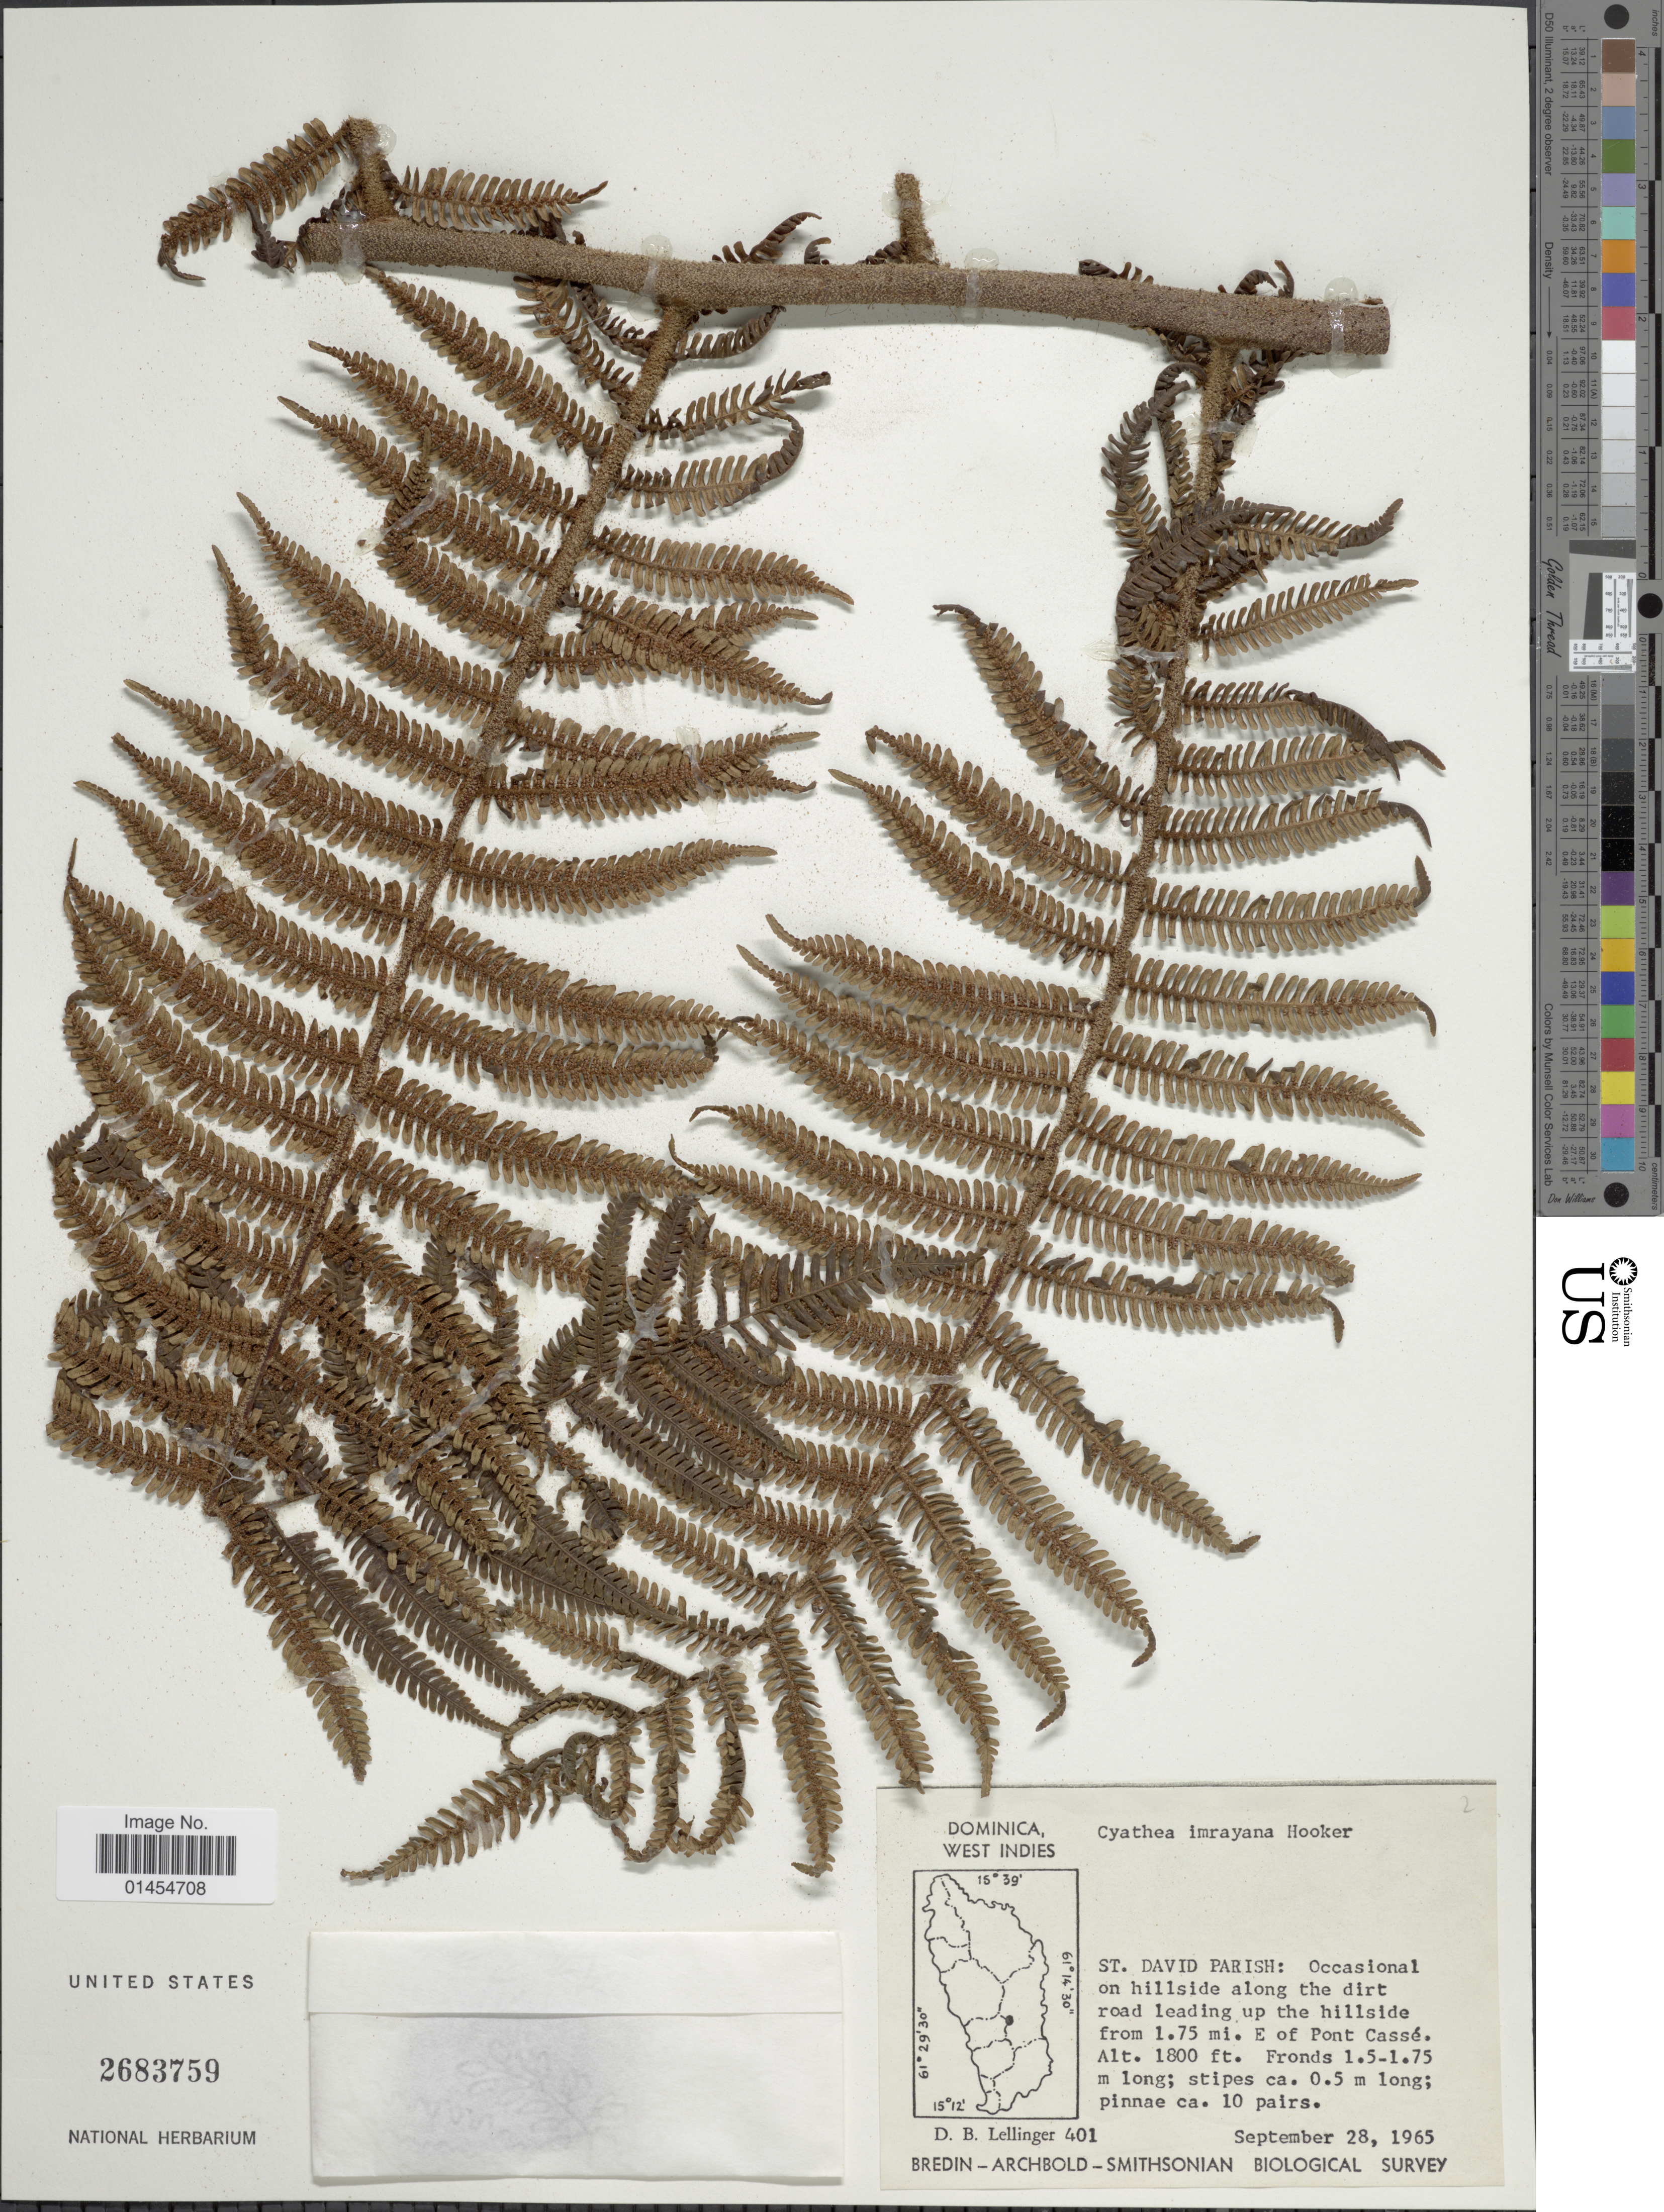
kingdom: Plantae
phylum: Tracheophyta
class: Polypodiopsida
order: Cyatheales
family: Cyatheaceae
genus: Alsophila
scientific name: Alsophila imrayana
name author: (Hook.) D.S. Conant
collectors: D. B. Lellinger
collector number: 401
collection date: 1965-09-28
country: Dominica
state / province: St. David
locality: St. David Parish: Occasional on hillside along the dirt road leading up the hillside from 1.75 mi. E of Pont Cassé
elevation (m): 549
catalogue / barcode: US 2683759